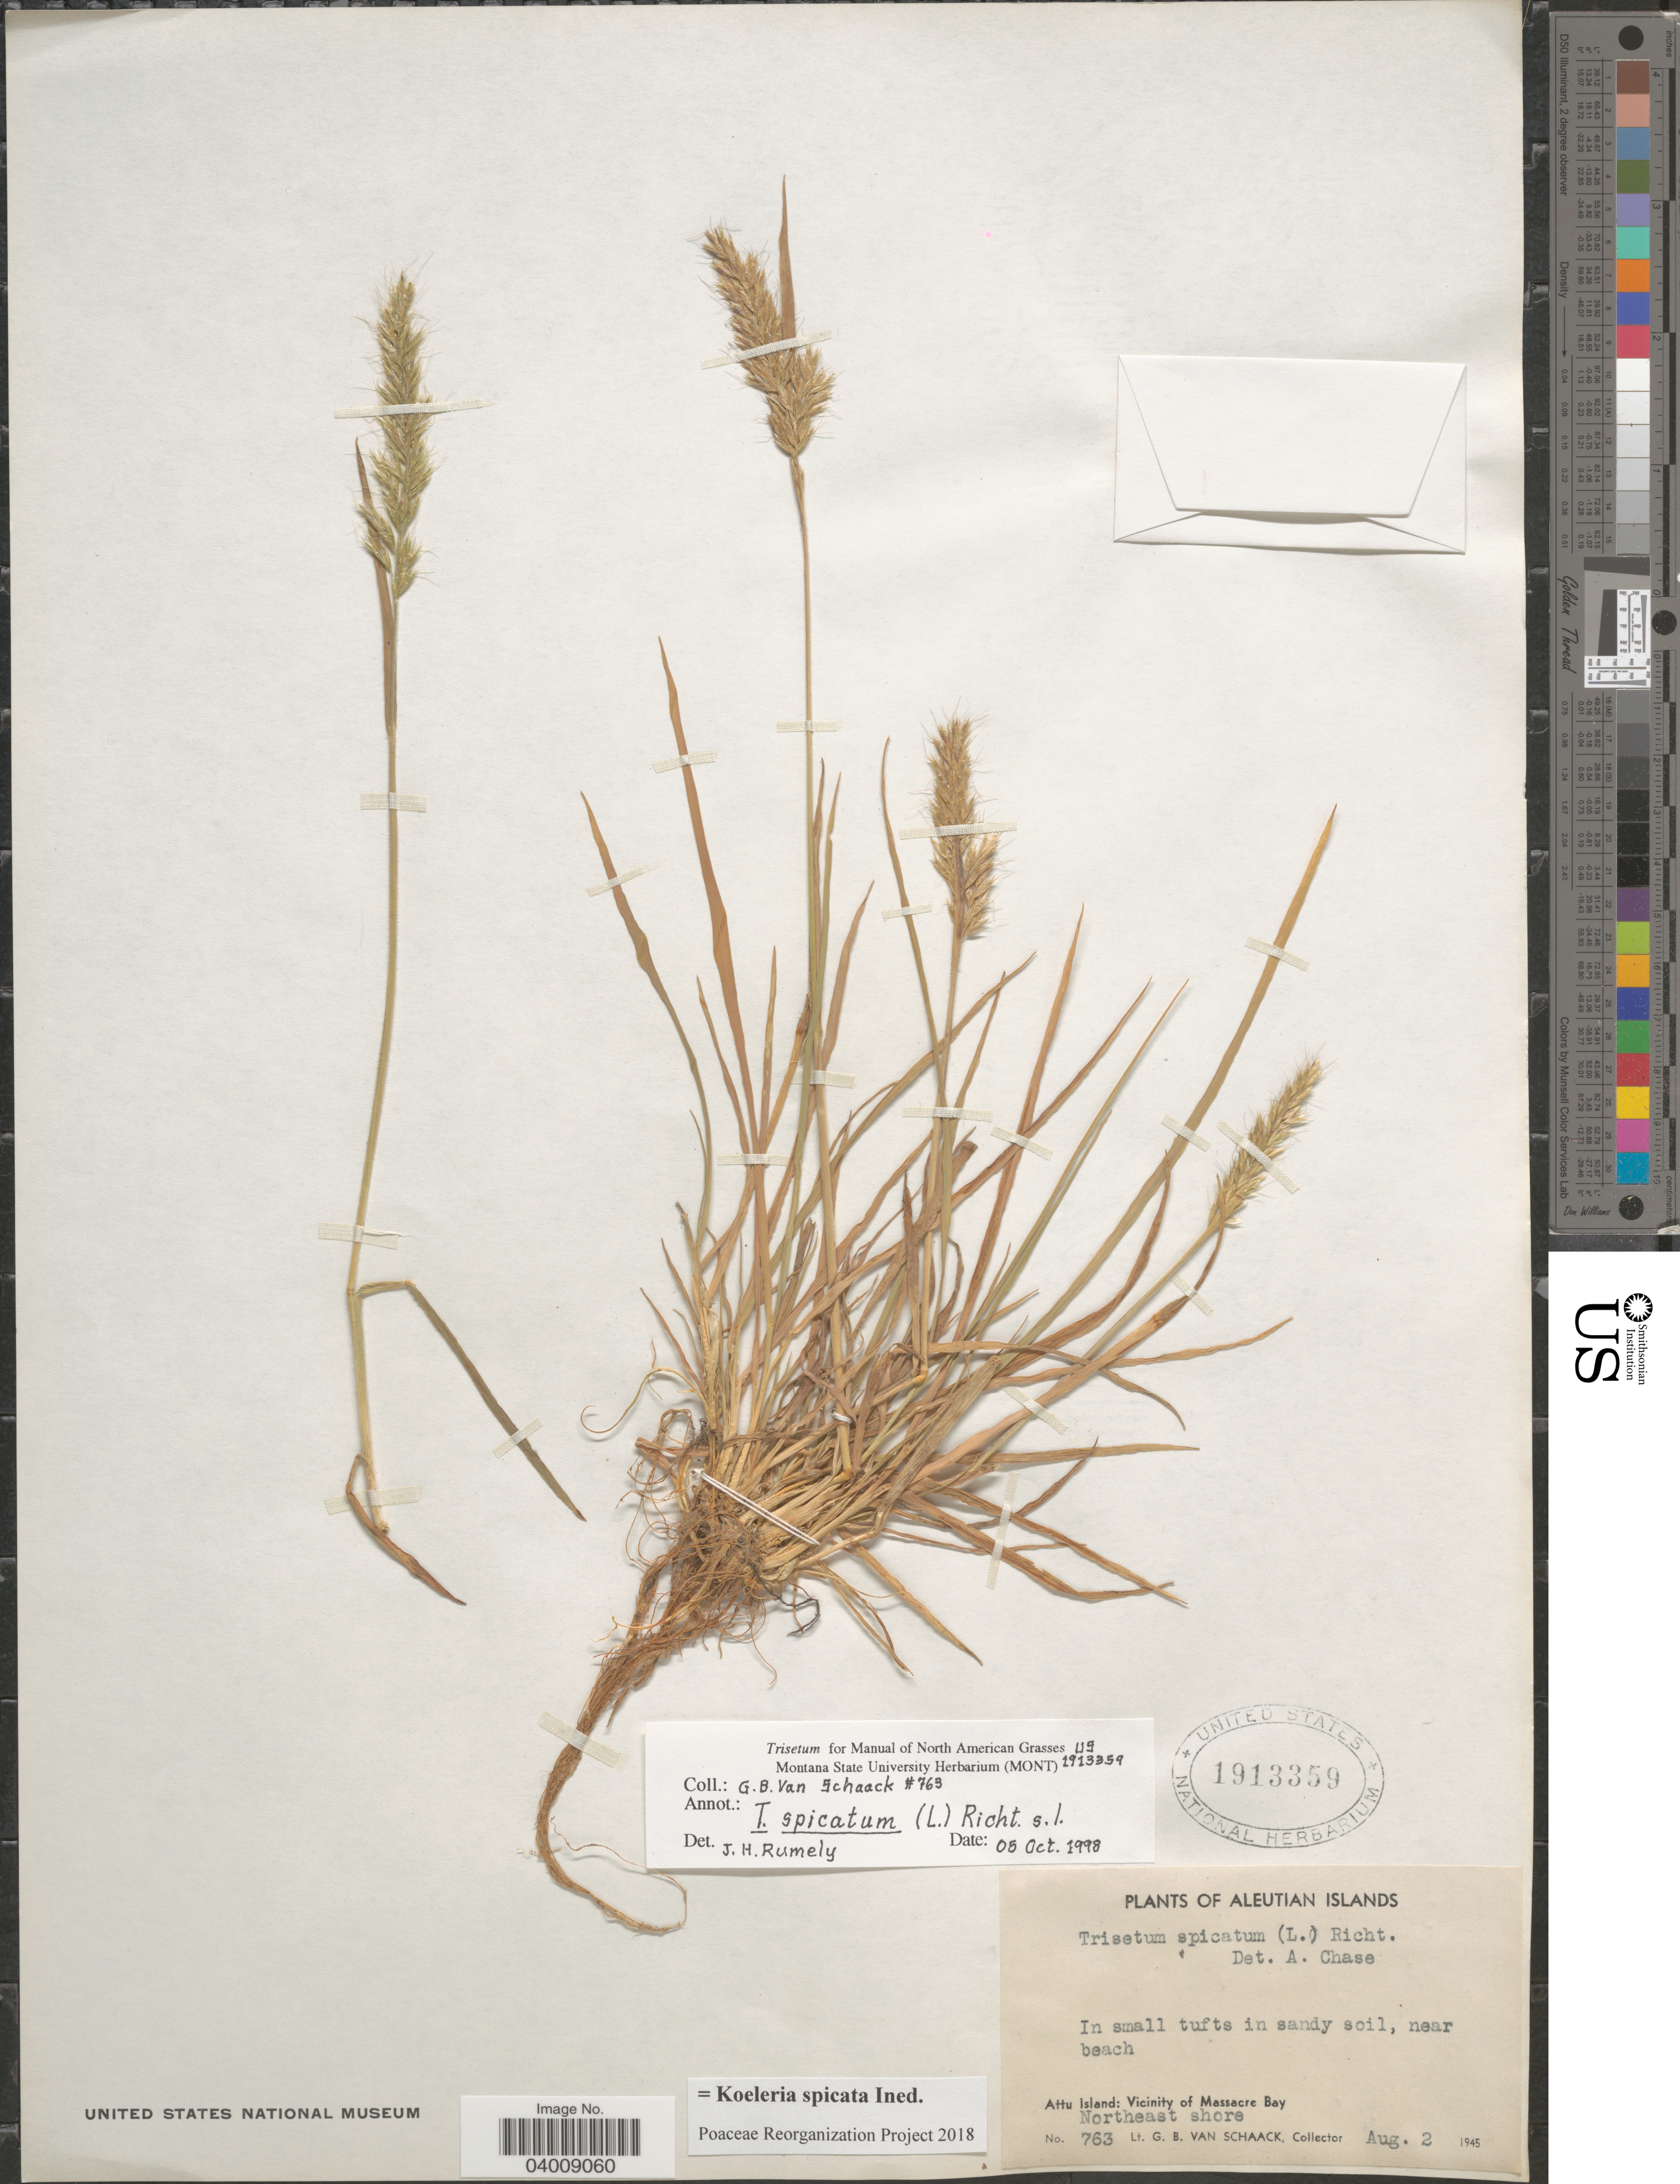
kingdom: Plantae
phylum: Tracheophyta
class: Liliopsida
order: Poales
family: Poaceae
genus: Koeleria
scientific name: Koeleria spicata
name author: (L.) Barberá et al.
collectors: G. Van Schaack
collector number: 763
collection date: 1945-08-02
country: United States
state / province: Alaska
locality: Aleutian Islands. Attu Island: Vicinity of Massacre Bay. Northeast shore.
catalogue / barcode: US 1913359